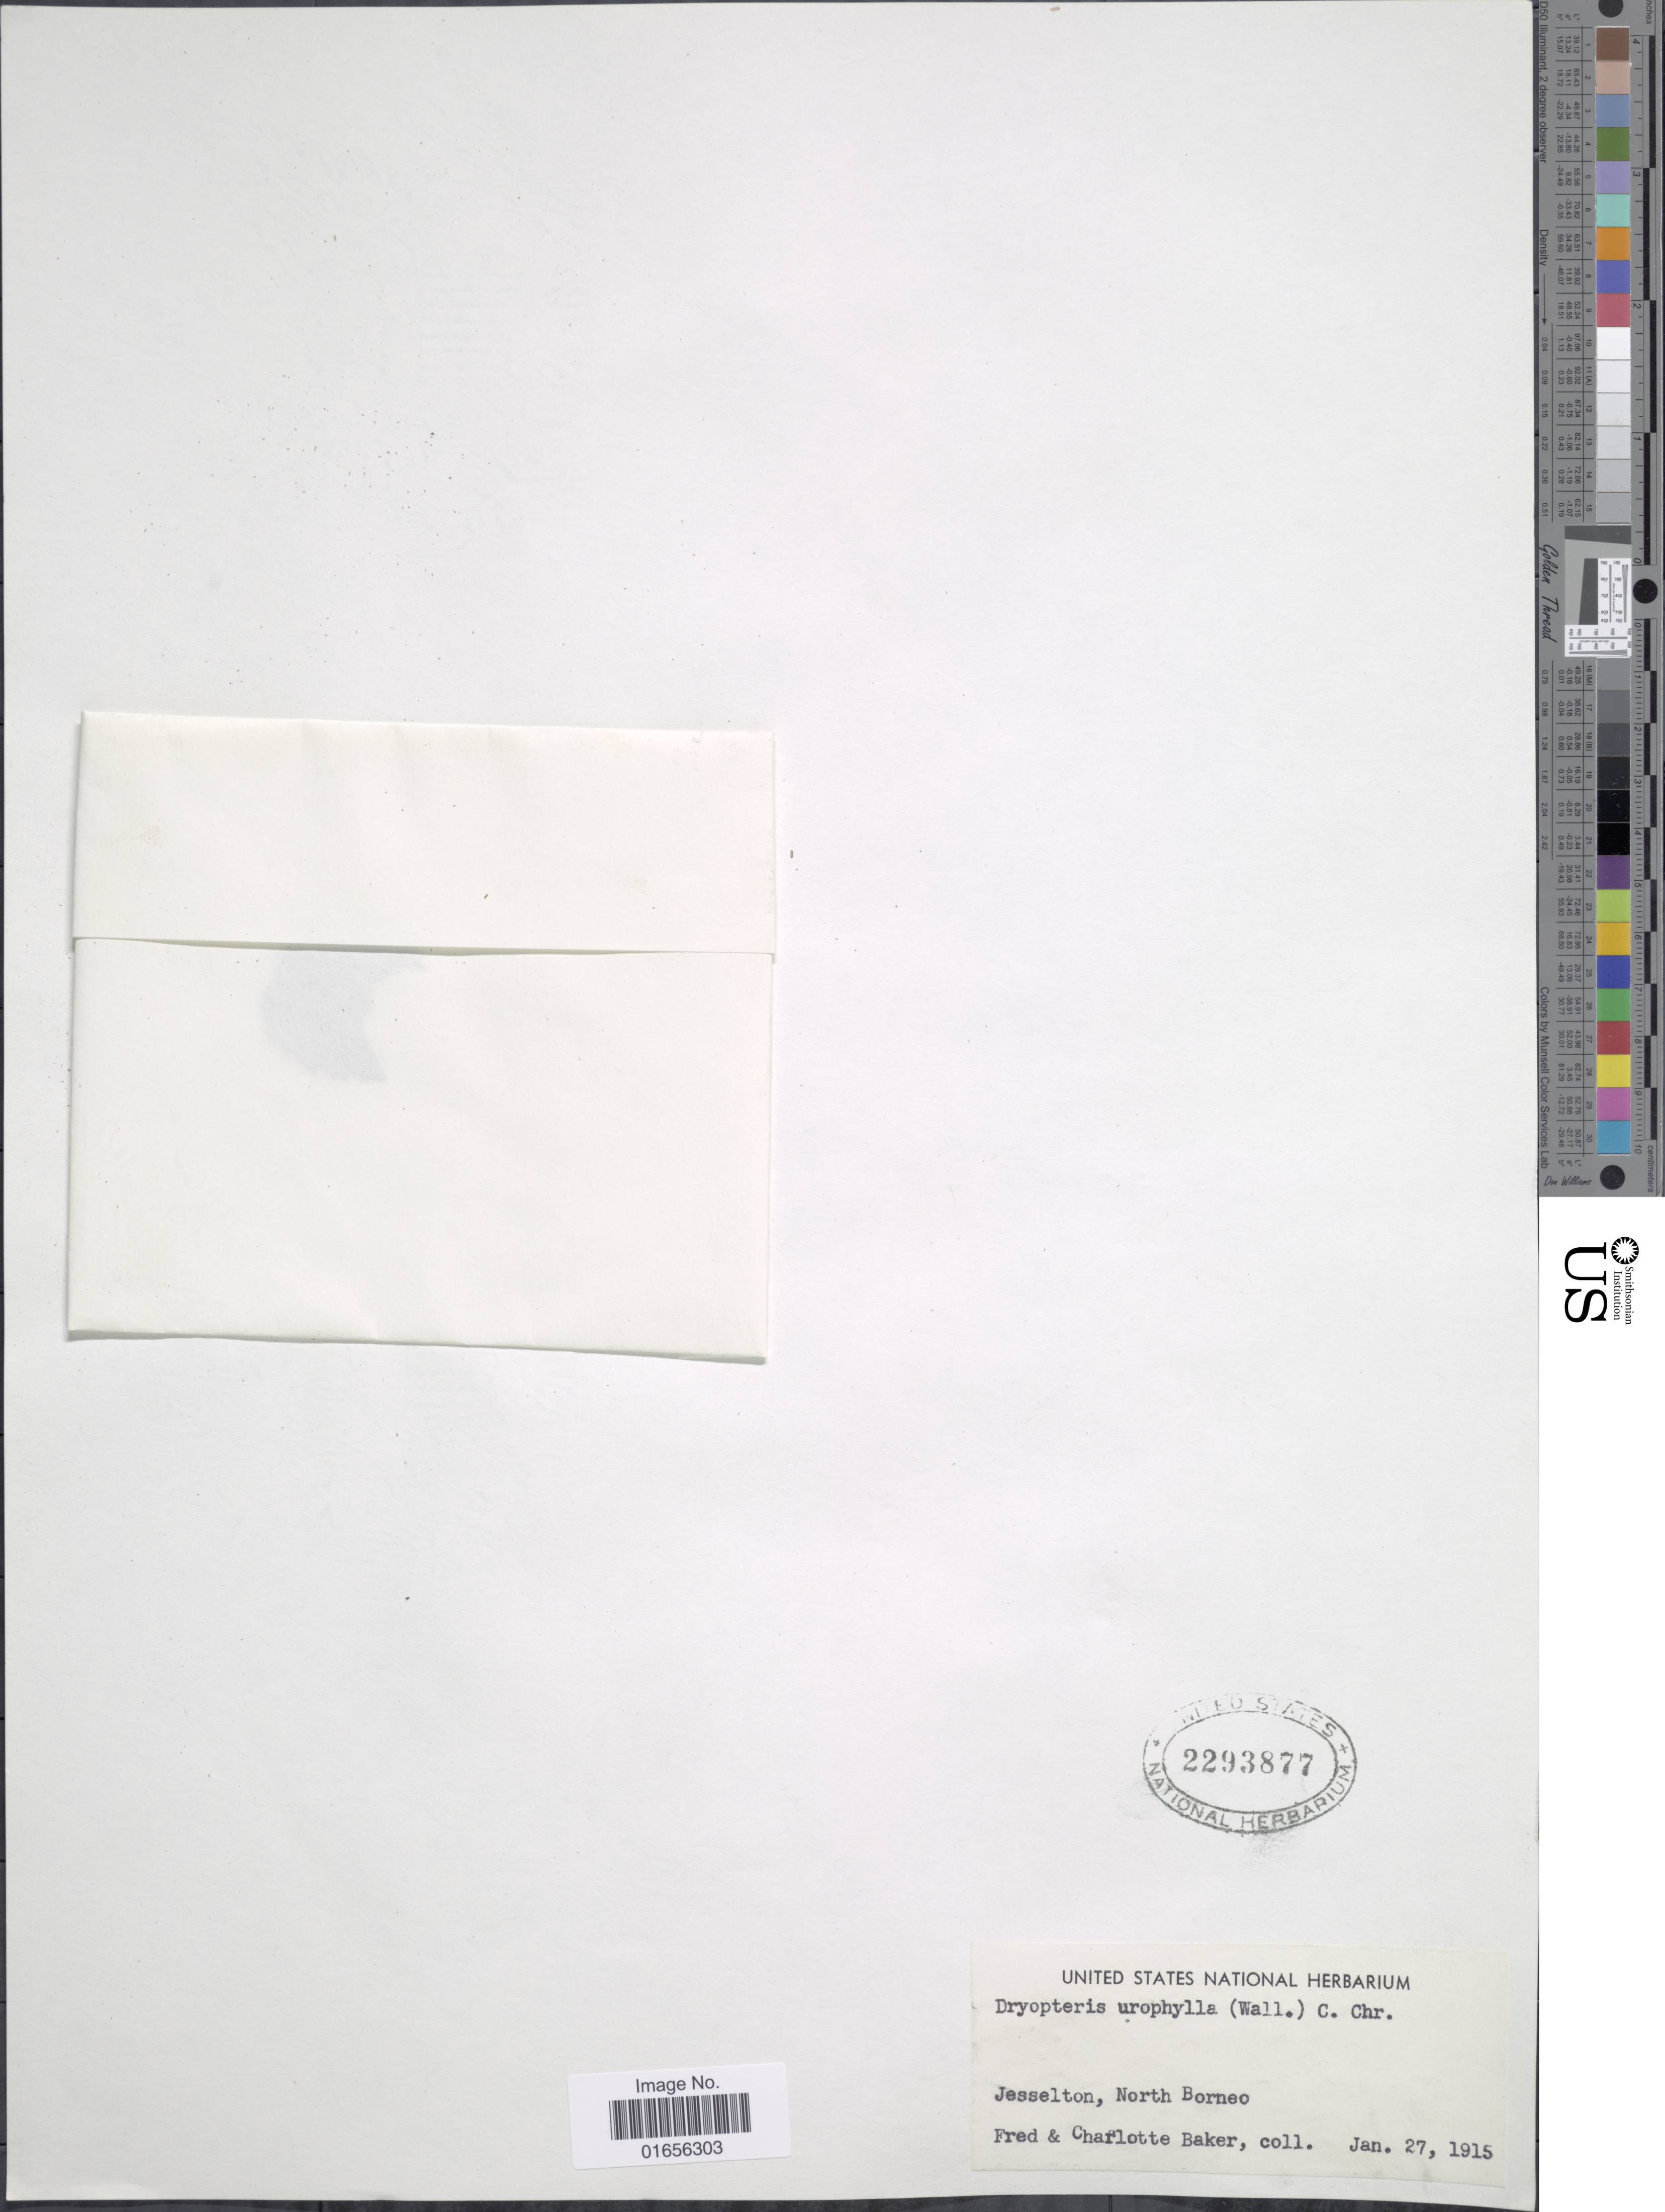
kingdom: Plantae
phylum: Tracheophyta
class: Polypodiopsida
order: Polypodiales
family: Thelypteridaceae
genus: Pronephrium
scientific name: Pronephrium nitidum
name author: Holttum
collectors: F. C. Baker & C. Baker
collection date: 1915-01-27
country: Malaysia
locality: Jesselton, North Borneo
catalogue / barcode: US 2293877